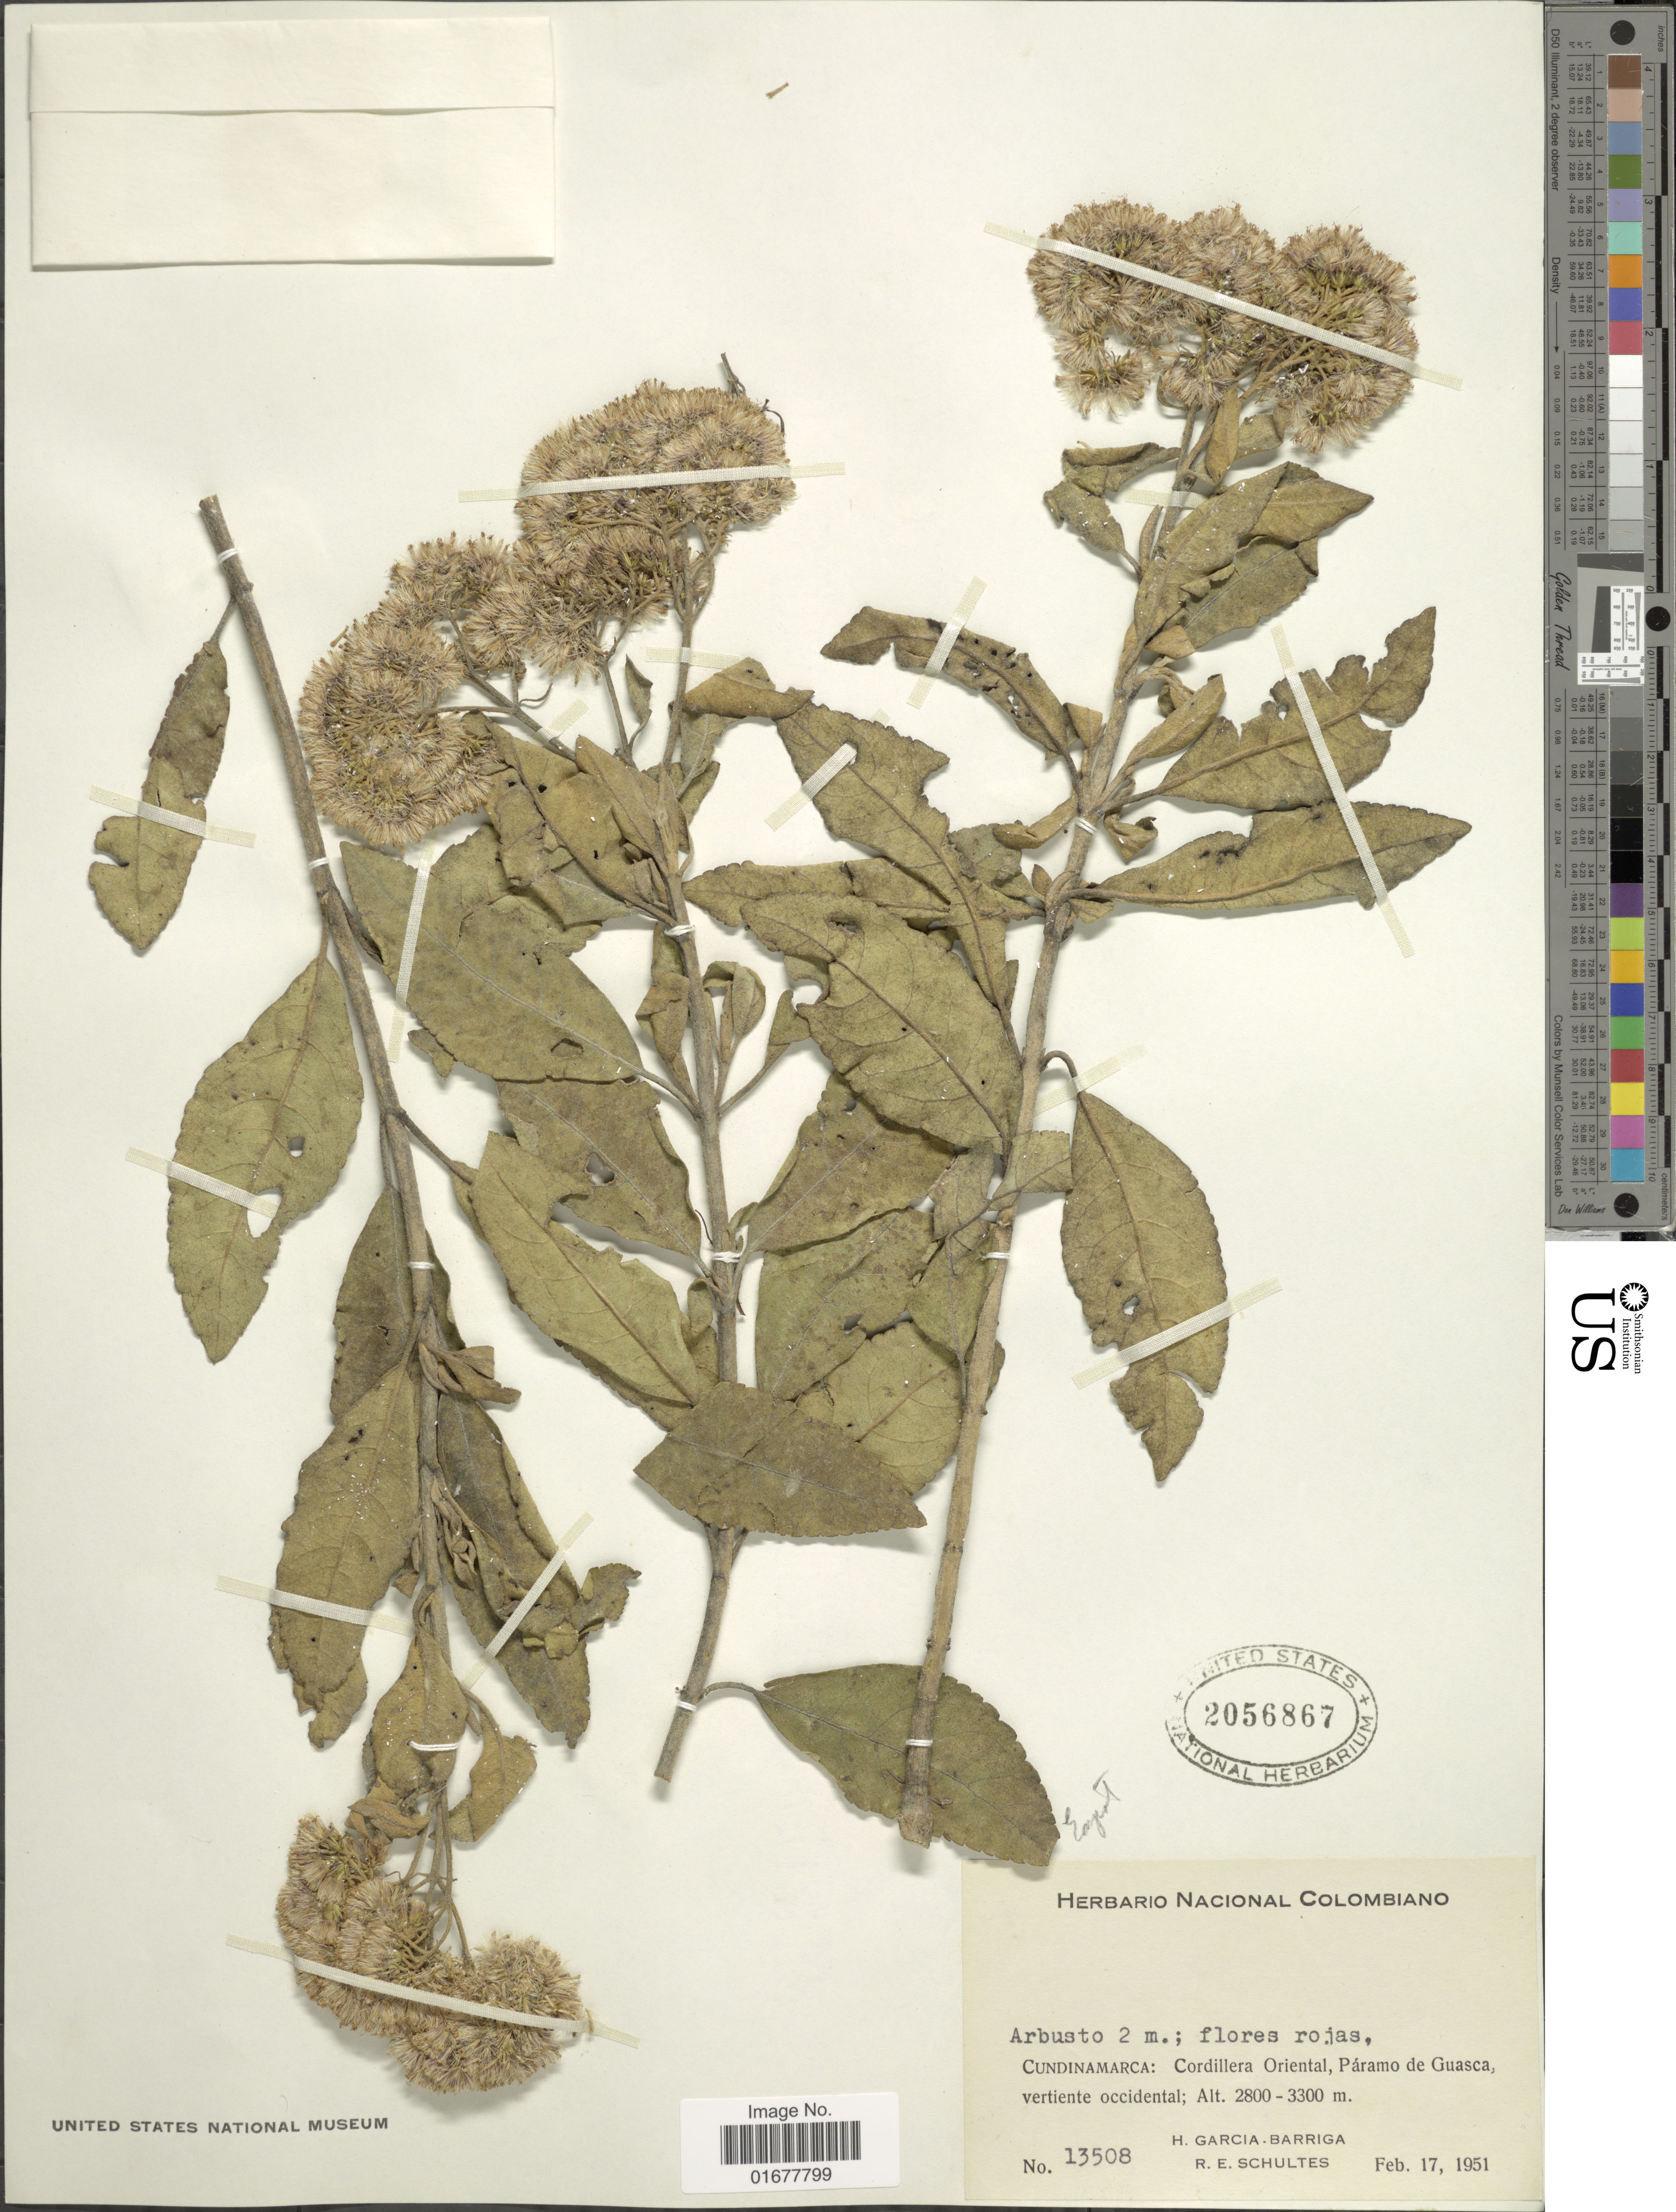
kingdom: Plantae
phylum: Tracheophyta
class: Magnoliopsida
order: Asterales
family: Asteraceae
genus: Ageratina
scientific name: Ageratina glyptophlebia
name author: (B.L. Rob.) R.M. King & H. Rob.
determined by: Ávila, F. A.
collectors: H. García Barriga & R. E. Schultes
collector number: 13508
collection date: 1951-02-17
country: Colombia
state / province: Cundinamarca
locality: Cordillera Oriental, Paramo de Guasca, vertiente occidental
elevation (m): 2800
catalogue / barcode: US 2056867